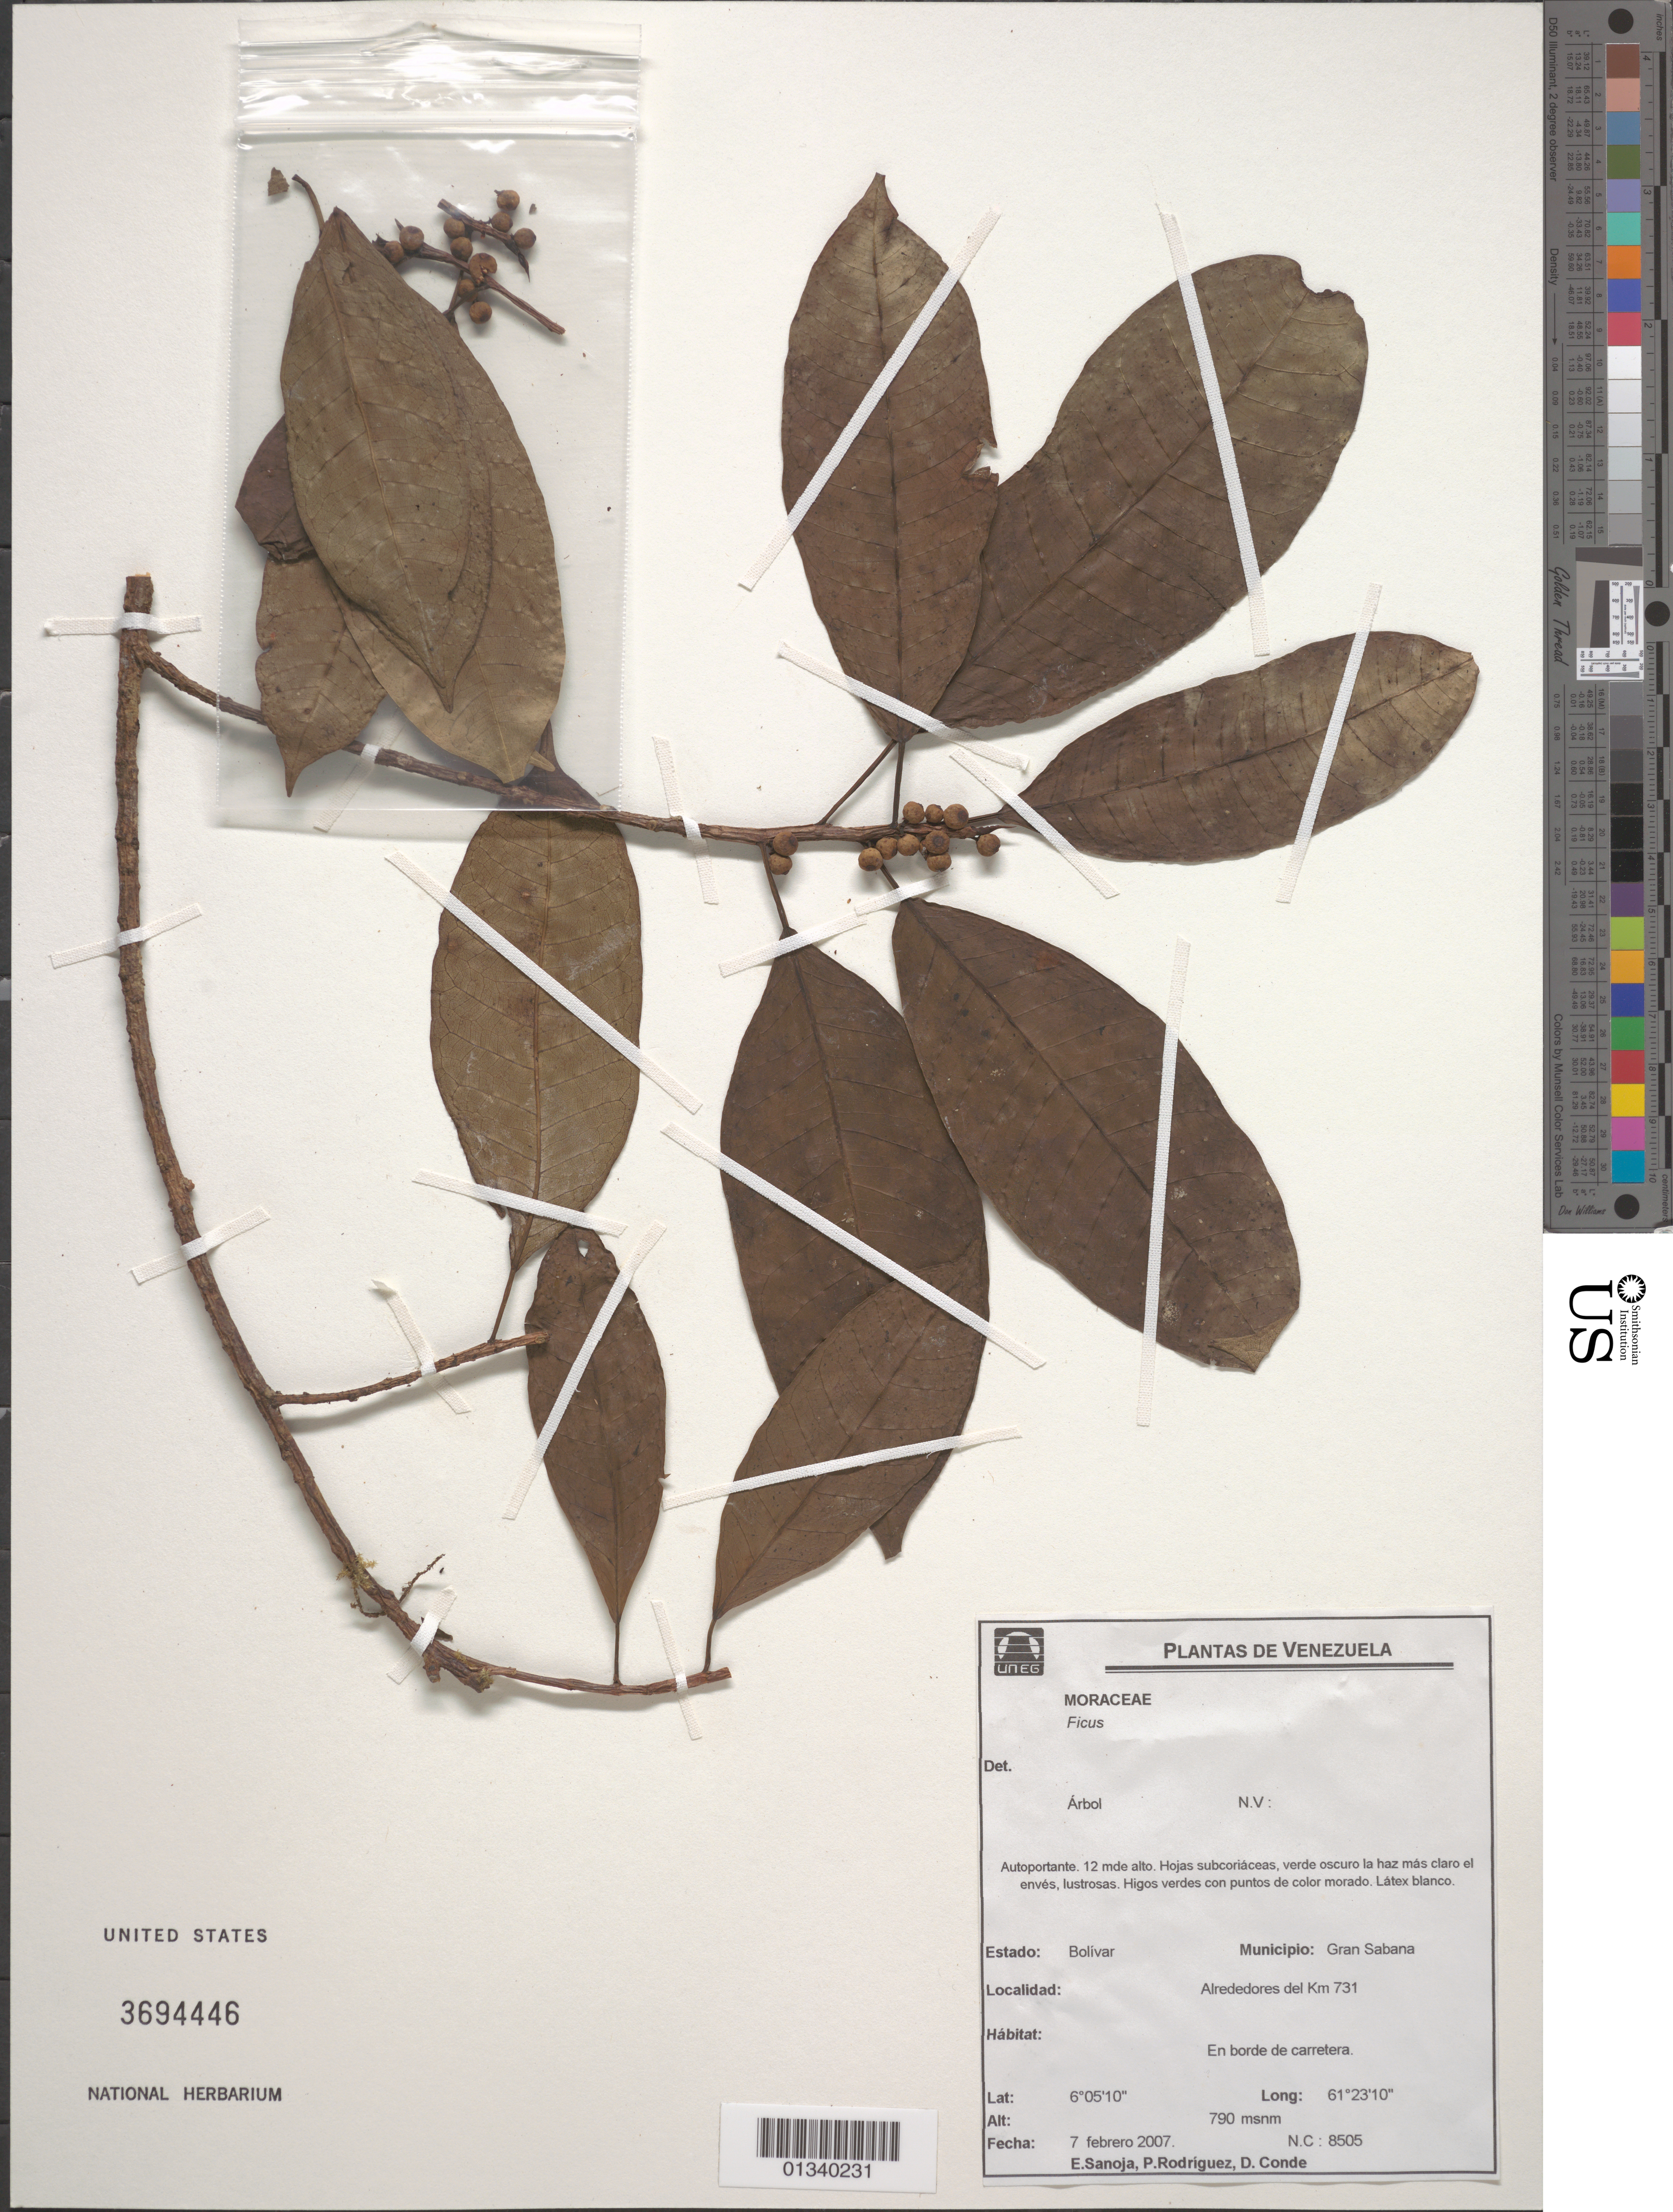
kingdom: Plantae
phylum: Tracheophyta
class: Magnoliopsida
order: Rosales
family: Moraceae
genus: Ficus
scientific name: Ficus sp.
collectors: E. Sanoja, P. Rodriguez & D. Conde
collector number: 8505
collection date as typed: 7 February 2007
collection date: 2007-02-07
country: Venezuela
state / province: Bolivar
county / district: Gran Sabana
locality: Alrededores del Km 731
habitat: En borde de carretera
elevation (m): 790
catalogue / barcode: US 3694446